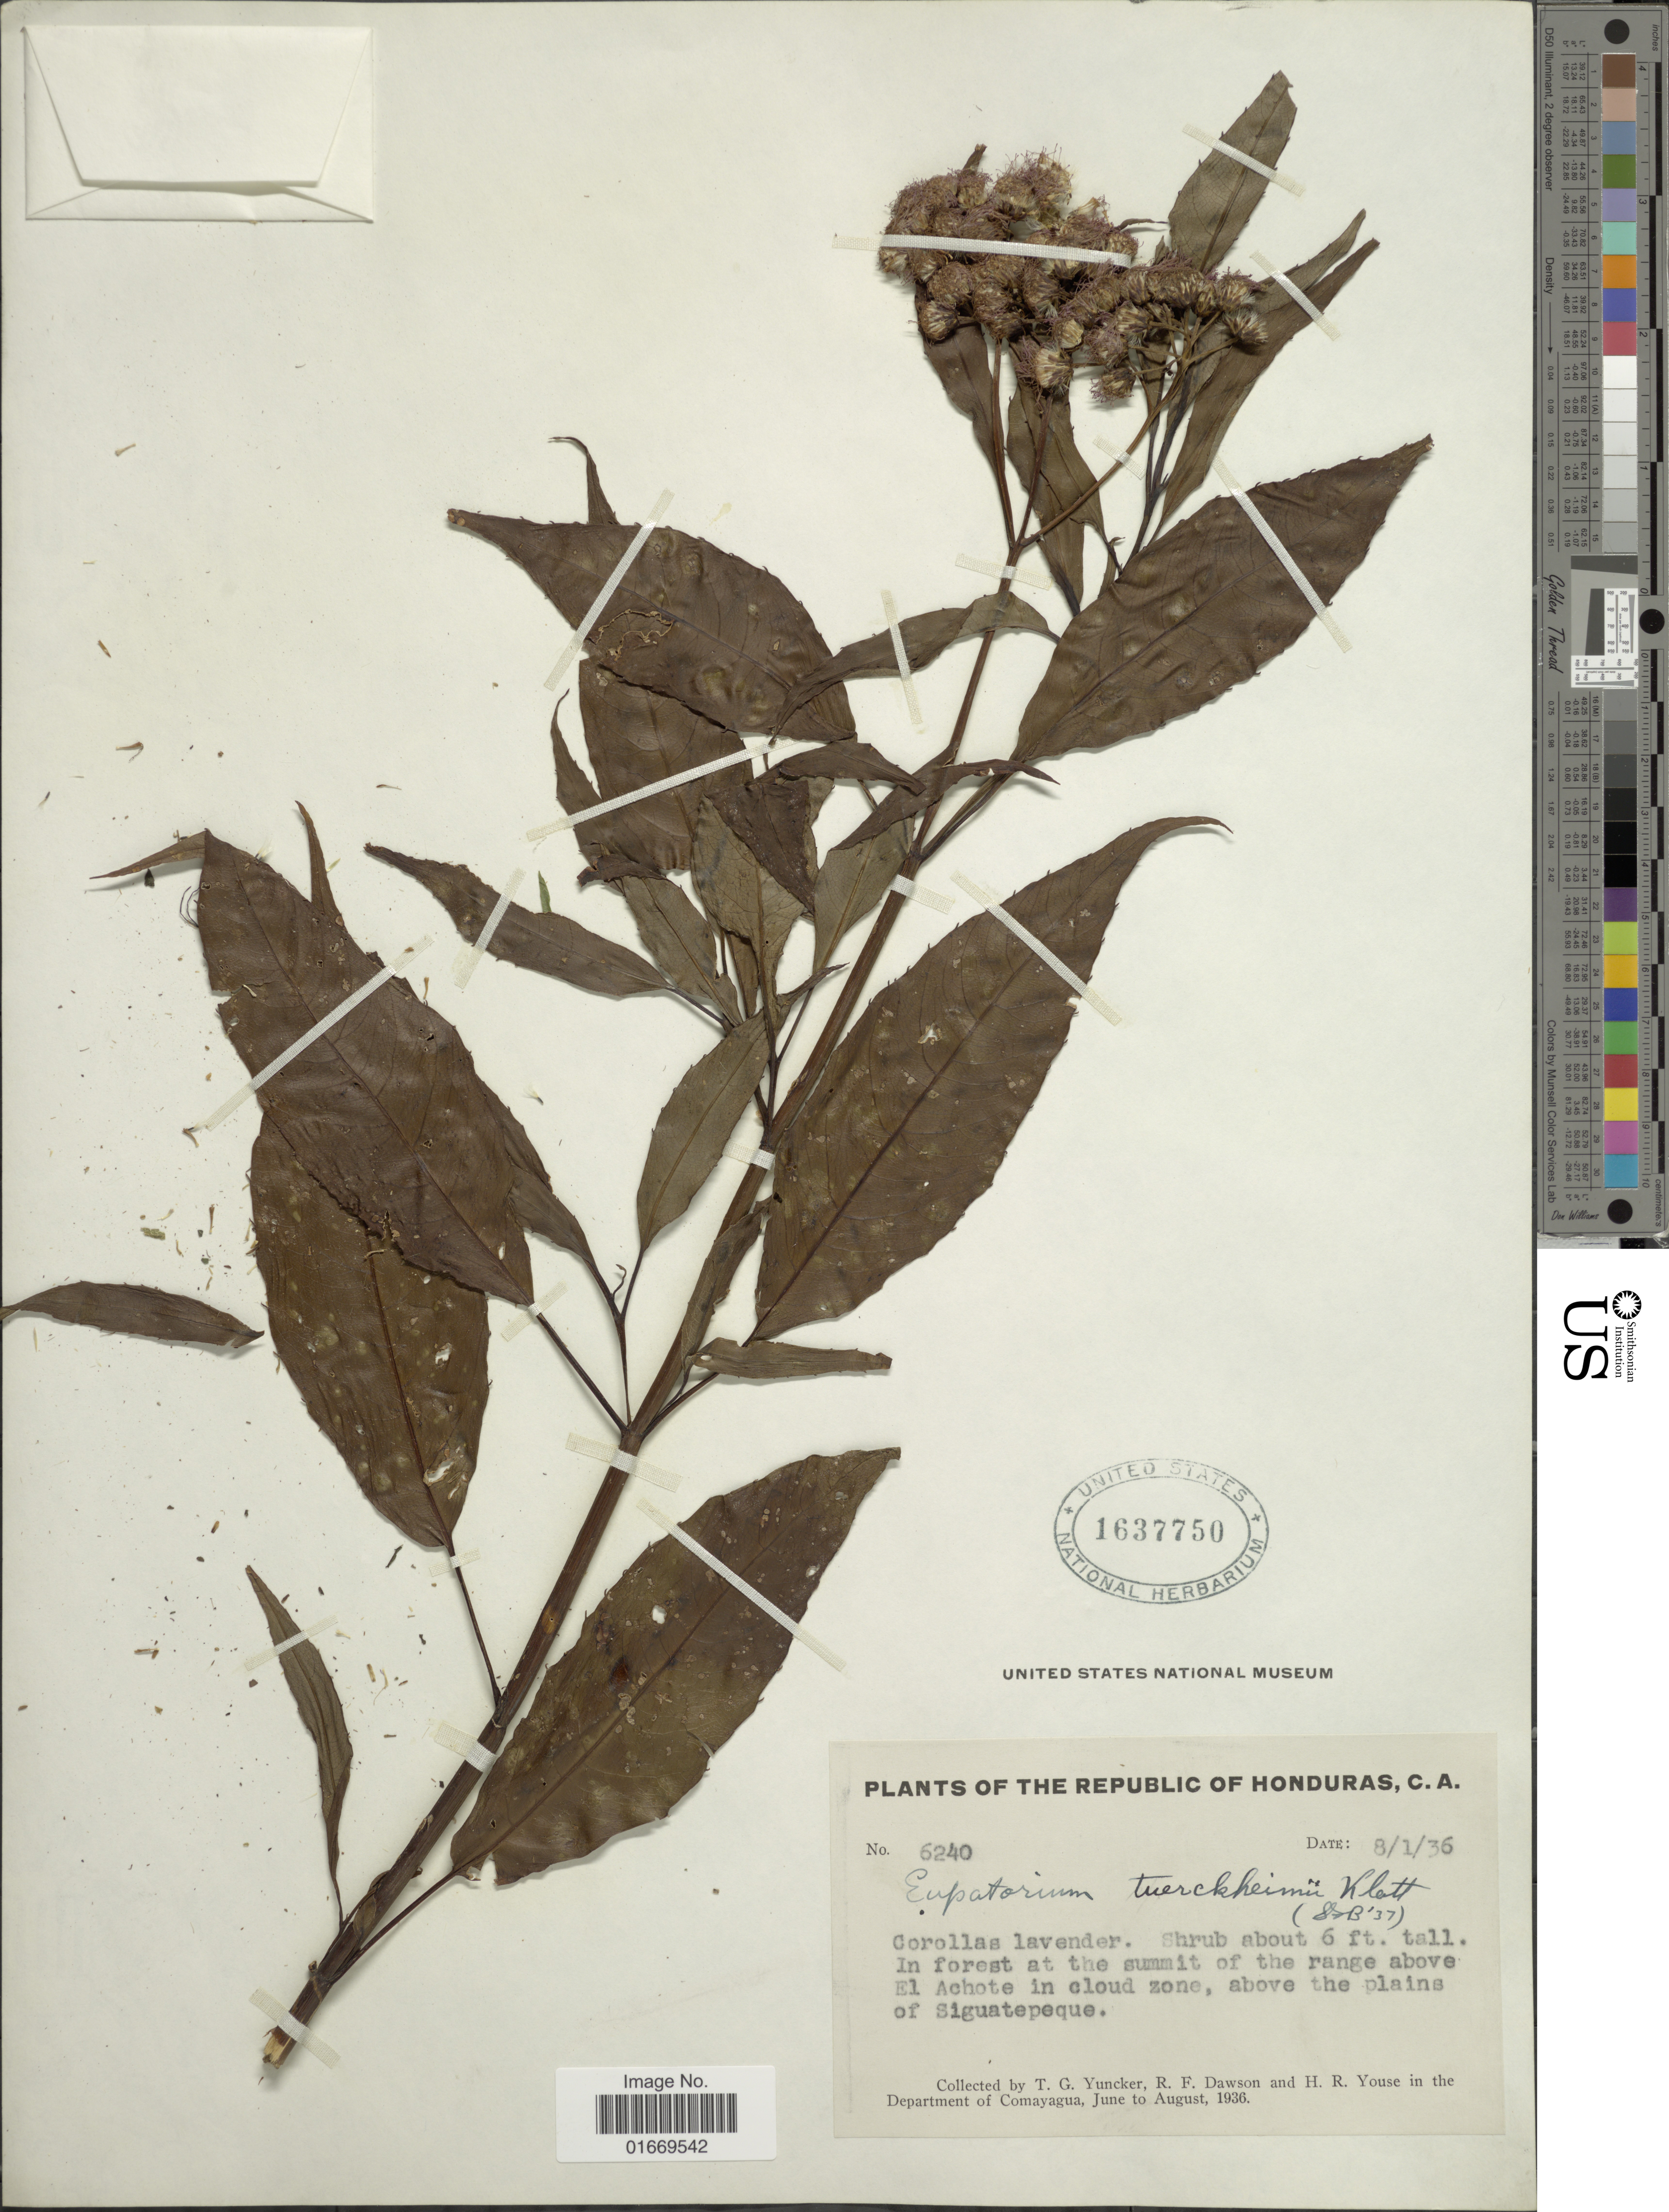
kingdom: Plantae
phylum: Tracheophyta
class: Magnoliopsida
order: Asterales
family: Asteraceae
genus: Bartlettina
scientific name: Bartlettina tuerckheimii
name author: (Klatt) R.M. King & H. Rob.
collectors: T. G. Yuncker, R. F. Dawson & H. Youse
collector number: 6240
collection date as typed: Transcribed d/m/y: 8/1/36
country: Honduras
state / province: Comayagua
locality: The Republic of Honduras, In forest at the summit of the range above El Achote in cloud zone, above the plains of Siguatepeque, Department of Comayagua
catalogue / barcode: US 1637750